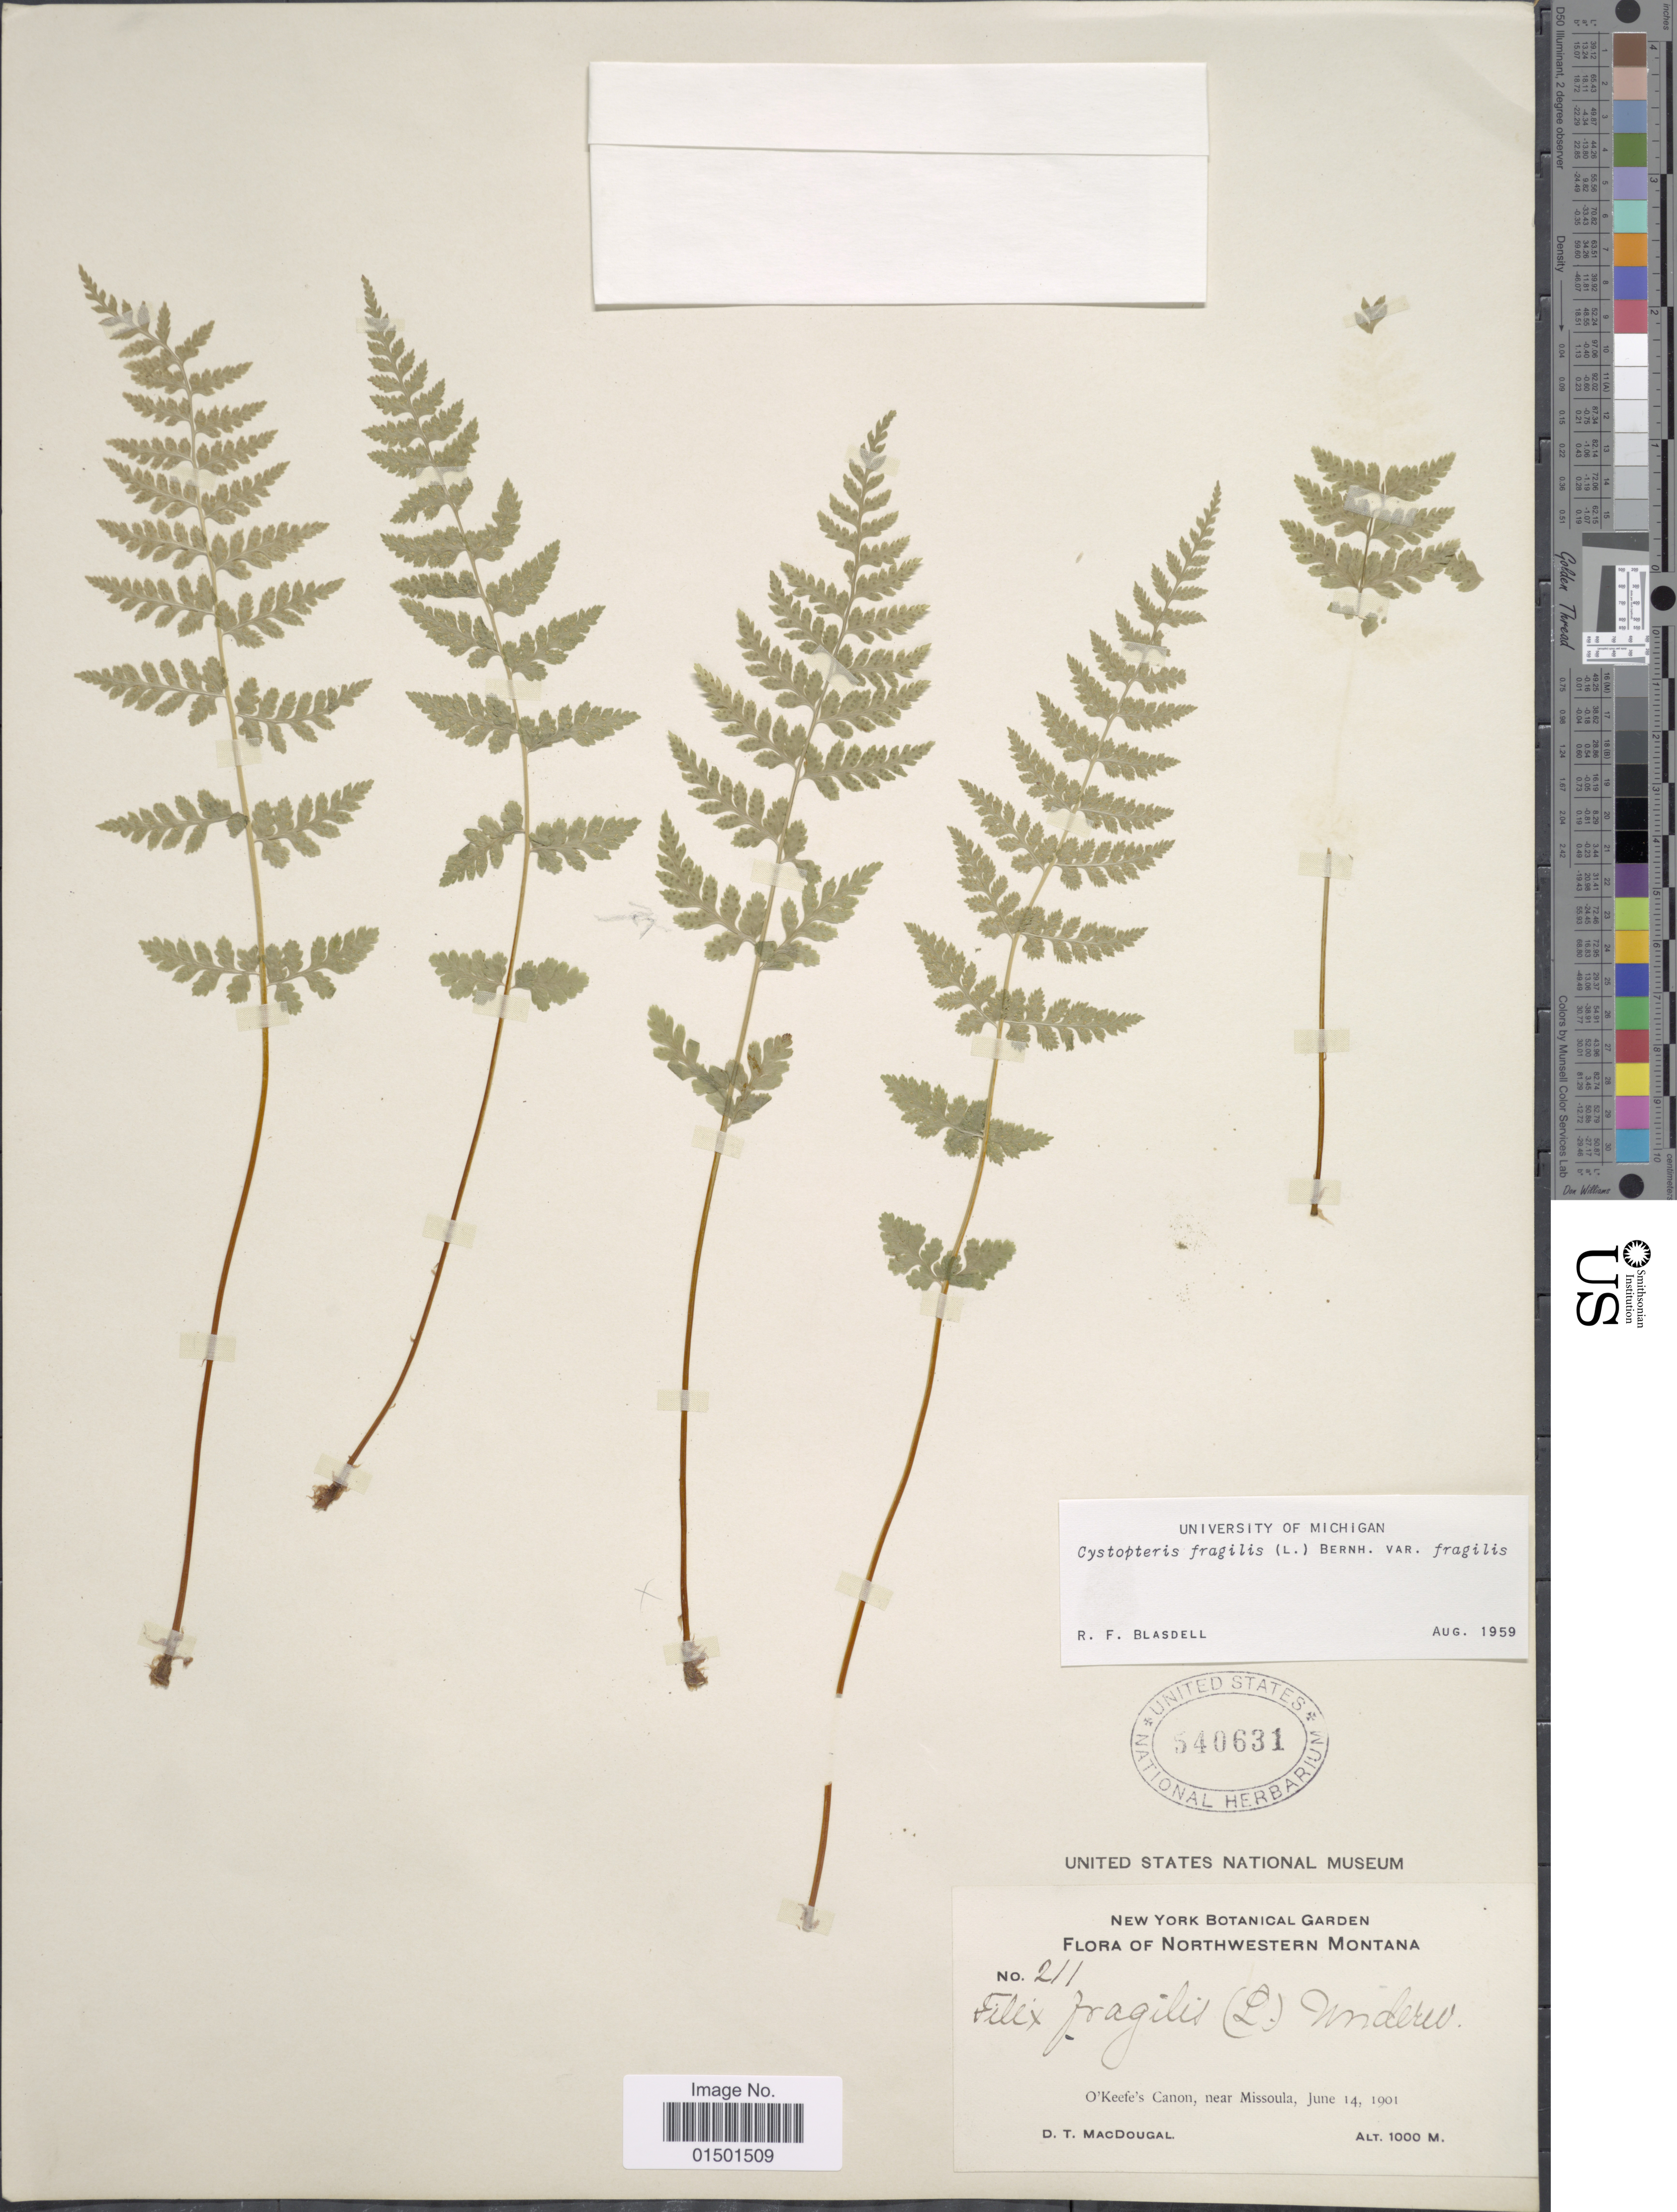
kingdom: Plantae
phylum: Tracheophyta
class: Polypodiopsida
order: Polypodiales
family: Cystopteridaceae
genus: Cystopteris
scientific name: Cystopteris fragilis var. fragilis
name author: (L.) Bernh.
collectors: D. T. MacDougal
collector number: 211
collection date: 1901-06-14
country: United States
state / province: Montana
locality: Northwestern Montana. O'Keefe's Canon, near Missoula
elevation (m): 1000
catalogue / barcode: US 540631